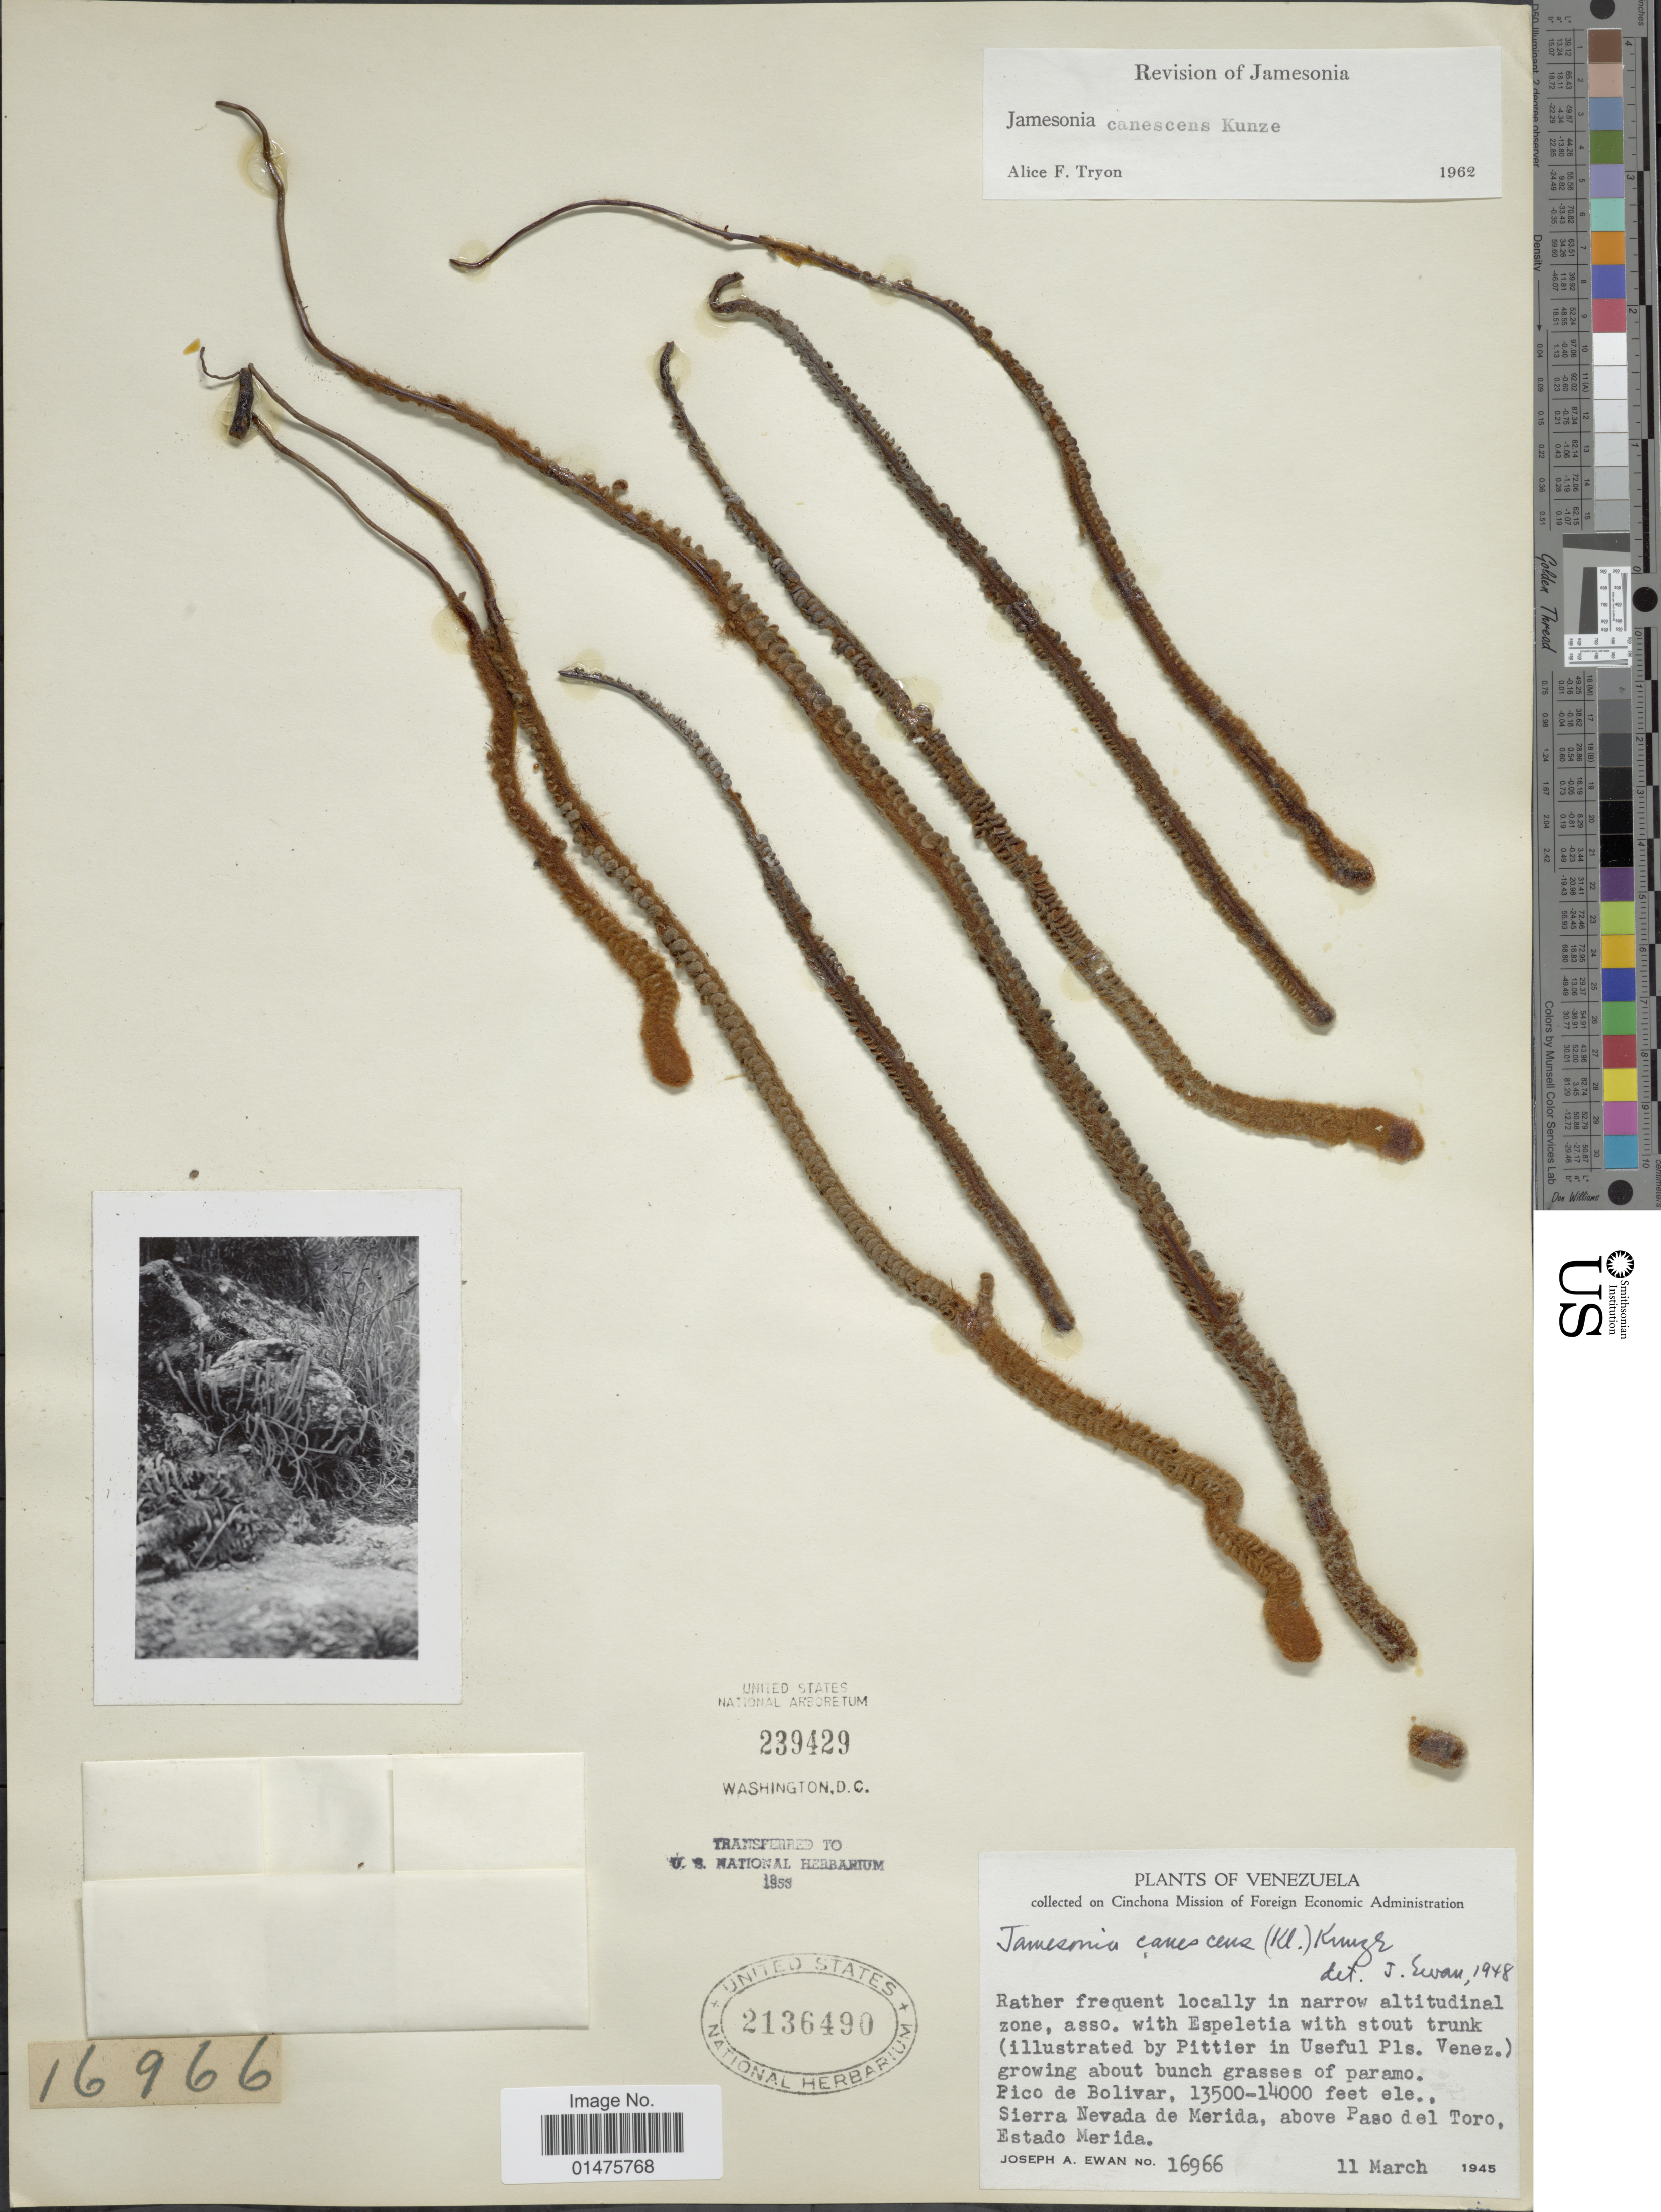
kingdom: Plantae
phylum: Tracheophyta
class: Polypodiopsida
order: Polypodiales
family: Pteridaceae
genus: Jamesonia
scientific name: Jamesonia canescens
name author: Kunze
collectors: J. A. Ewan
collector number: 16966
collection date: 1945-03-11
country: Venezuela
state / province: Mérida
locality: Pico de Bolivar, Sierra Nevada de Merida, above Paso del Toro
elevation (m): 4115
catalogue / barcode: US 2136490